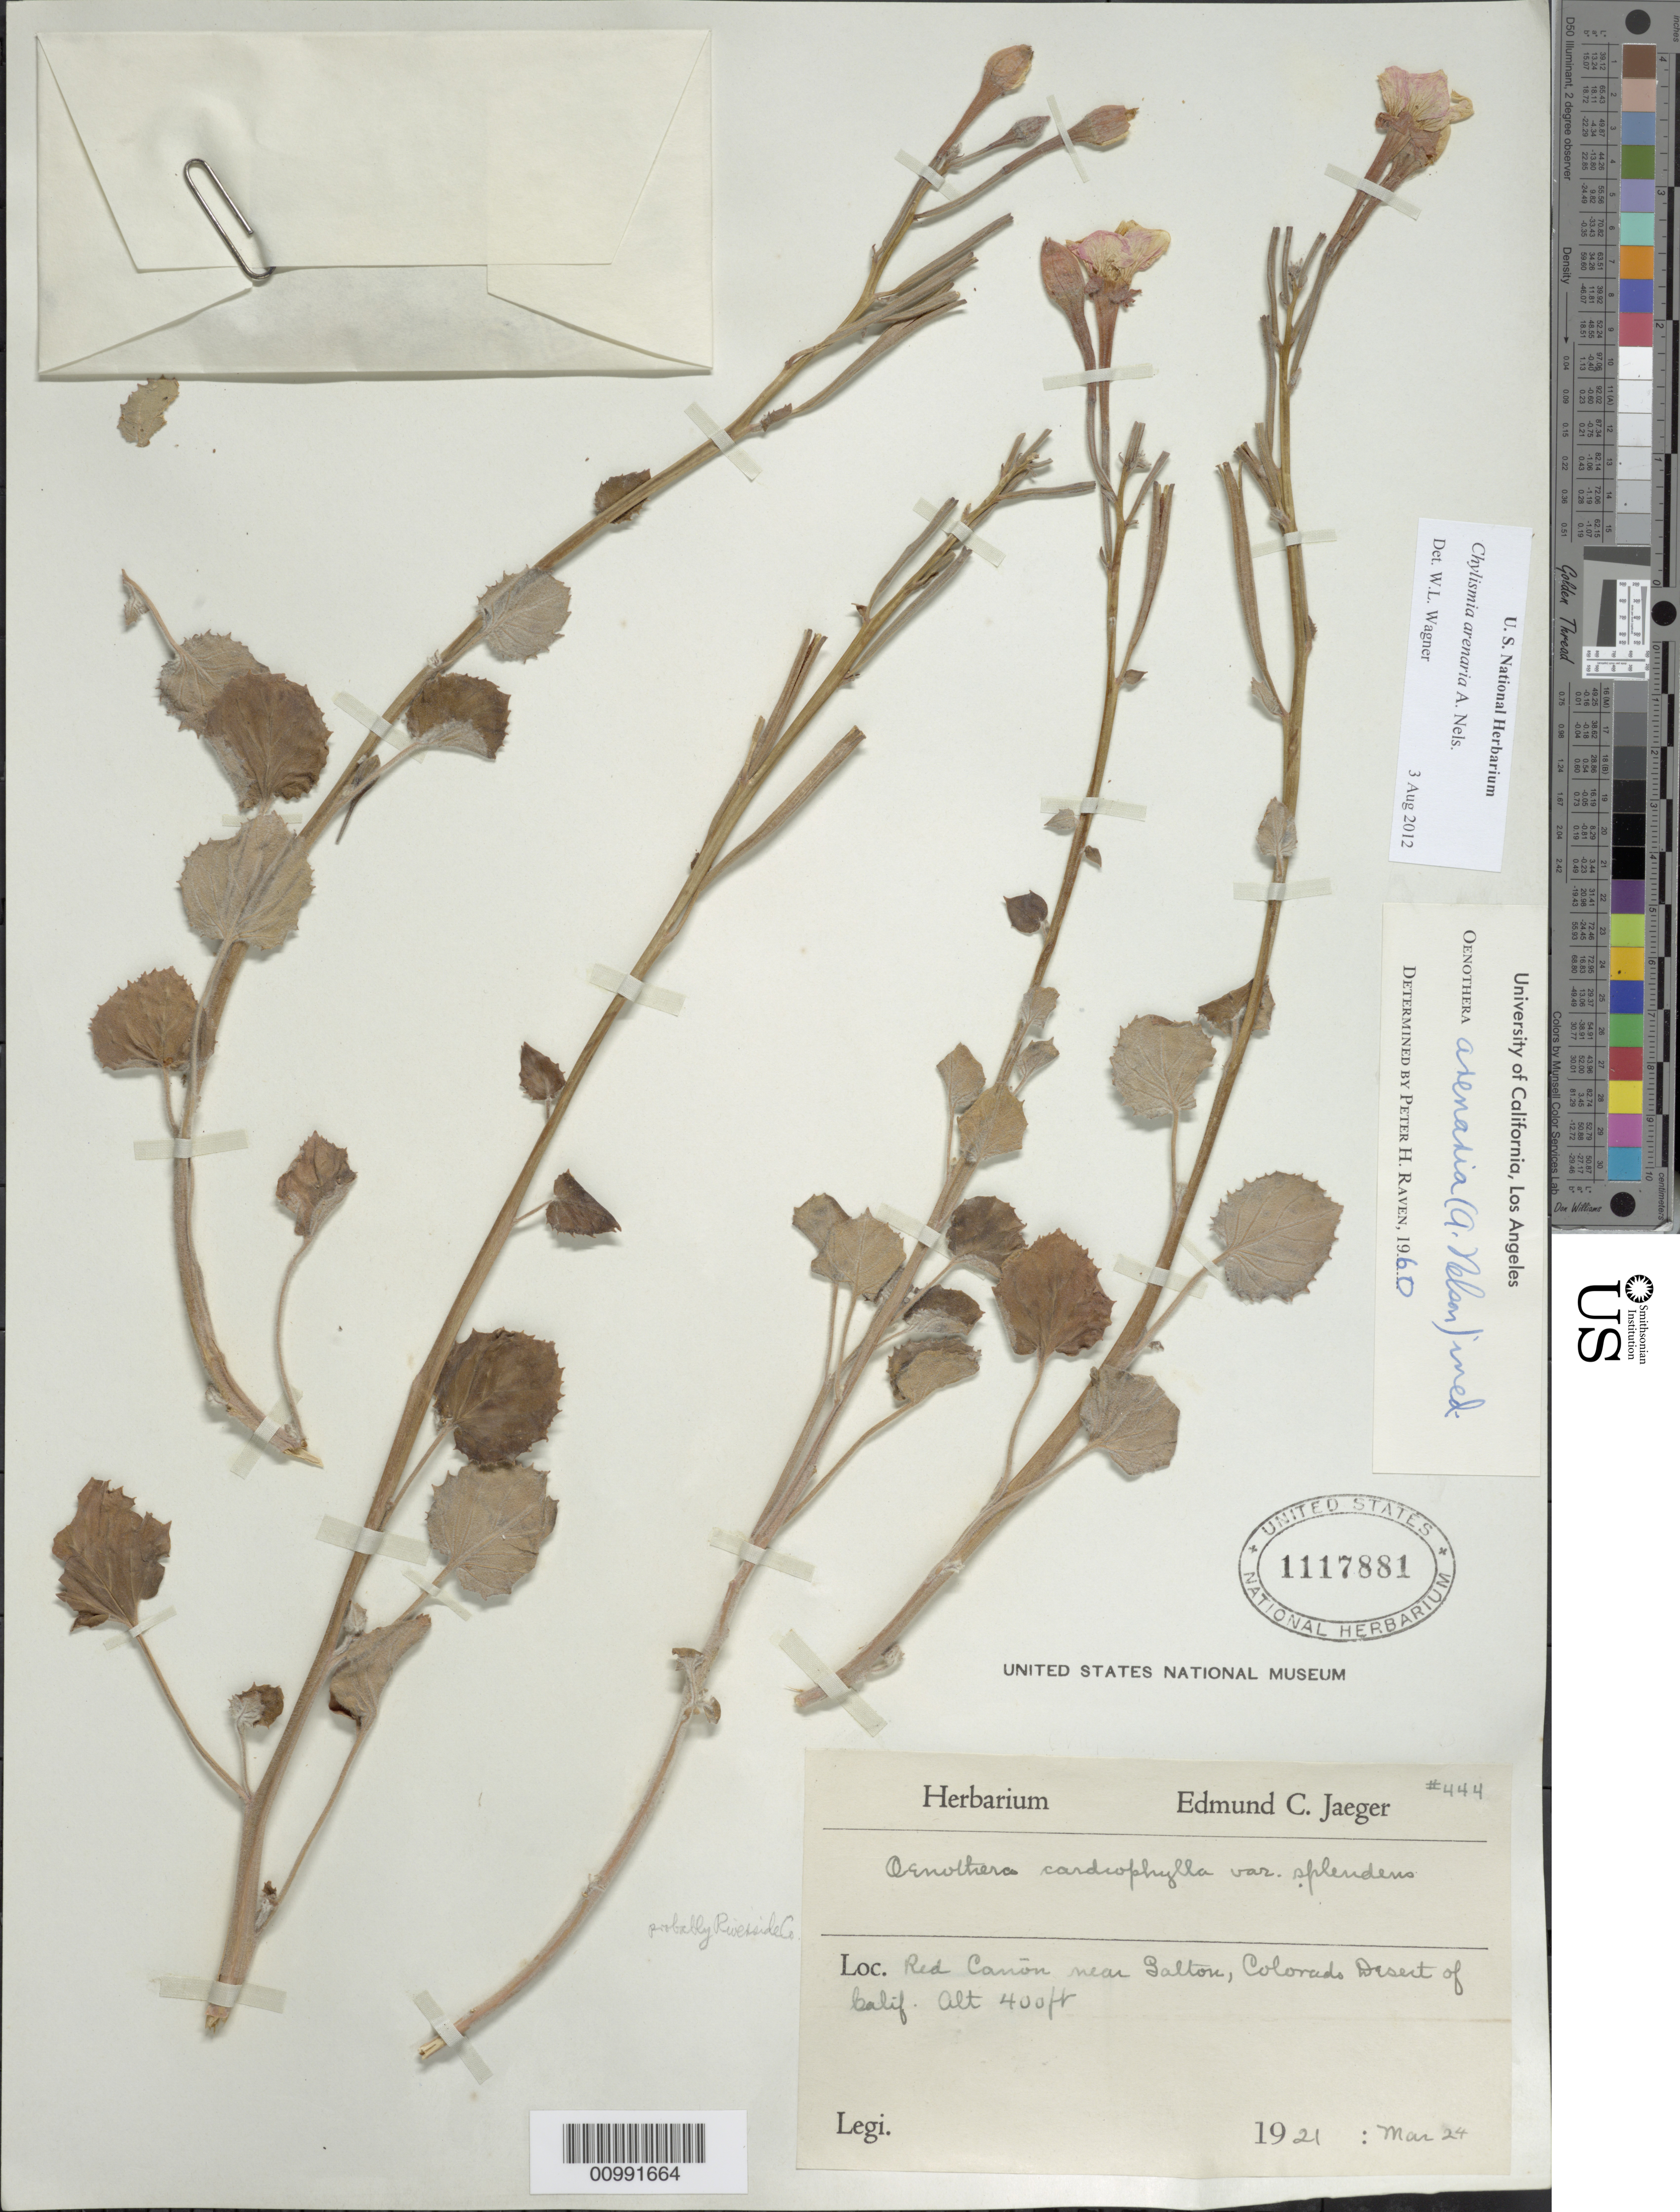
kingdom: Plantae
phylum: Tracheophyta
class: Magnoliopsida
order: Myrtales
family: Onagraceae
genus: Chylismia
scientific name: Chylismia arenaria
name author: A. Nelson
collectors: E. Jaeger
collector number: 444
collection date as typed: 24 Mar 1921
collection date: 1921-03-24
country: United States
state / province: Arizona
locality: Red Canyon near Galton.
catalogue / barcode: US 1117881